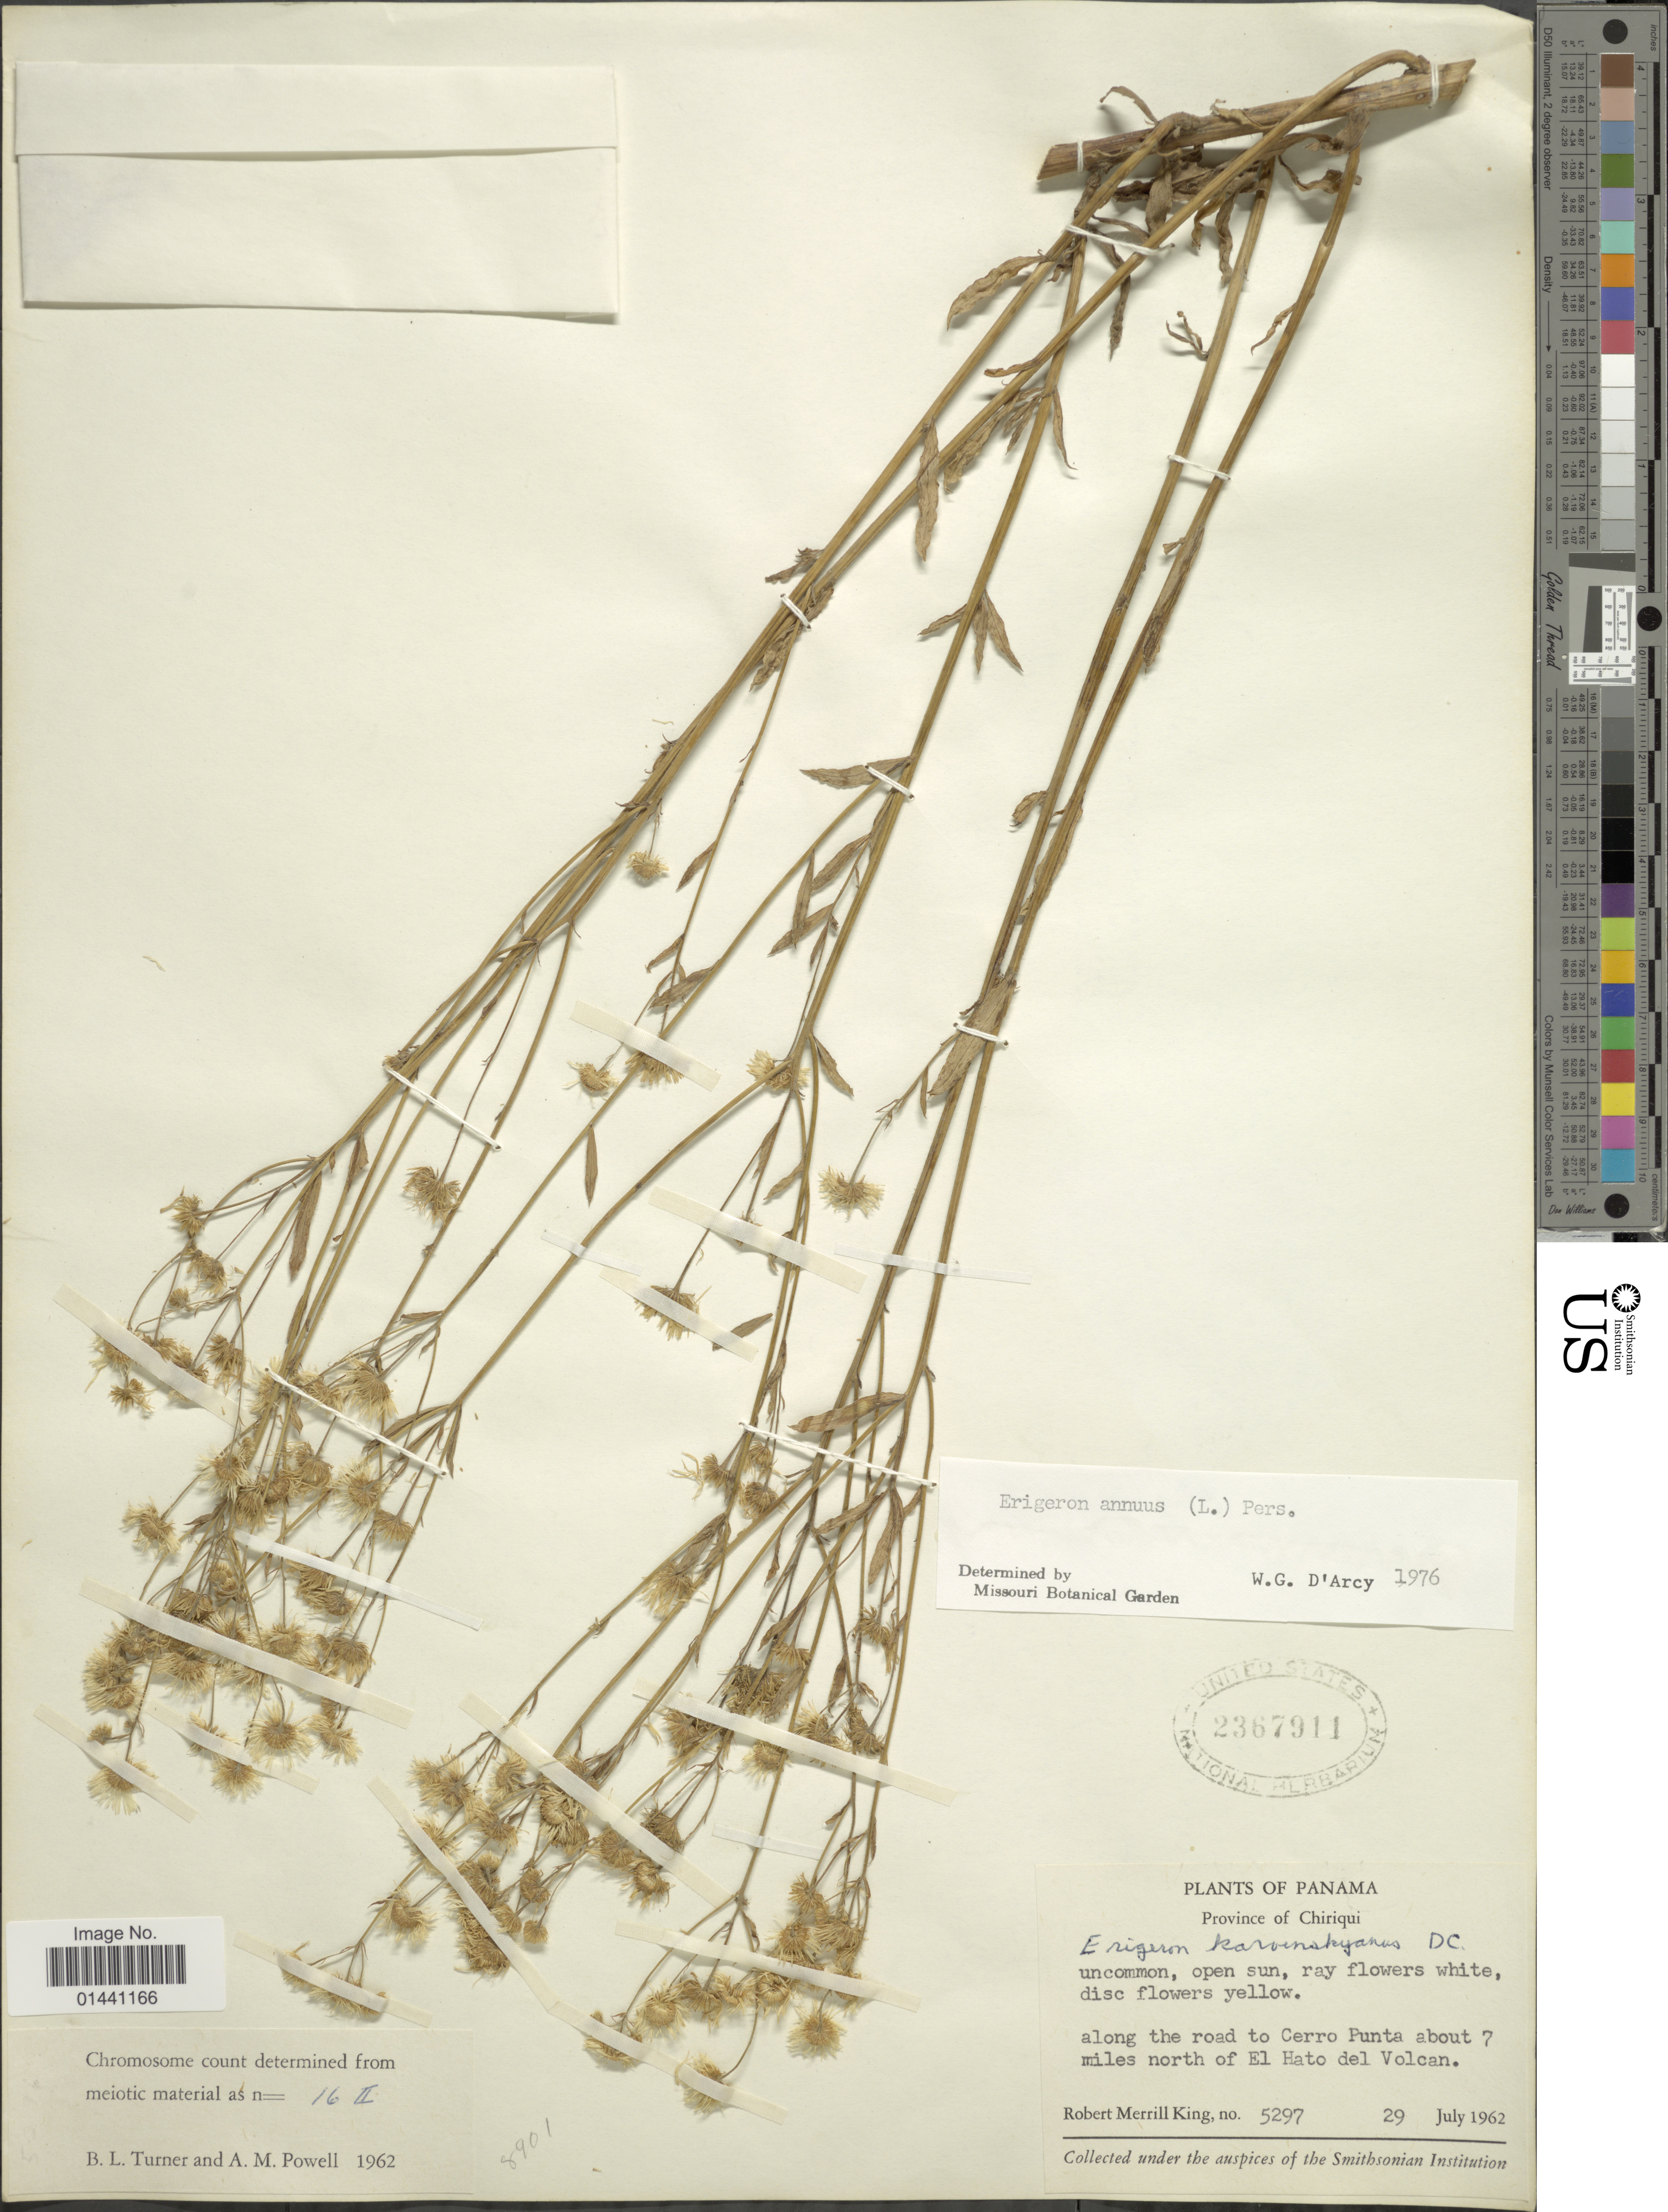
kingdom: Plantae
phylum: Tracheophyta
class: Magnoliopsida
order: Asterales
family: Asteraceae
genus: Erigeron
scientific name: Erigeron annuus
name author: (L.) Pers.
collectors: R. M. King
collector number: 5297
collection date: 1962-07-29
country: Panama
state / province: Chiriqui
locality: Along the road to Cerro Punta about 7 miles north of El Hato del Volcan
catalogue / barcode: US 2367911